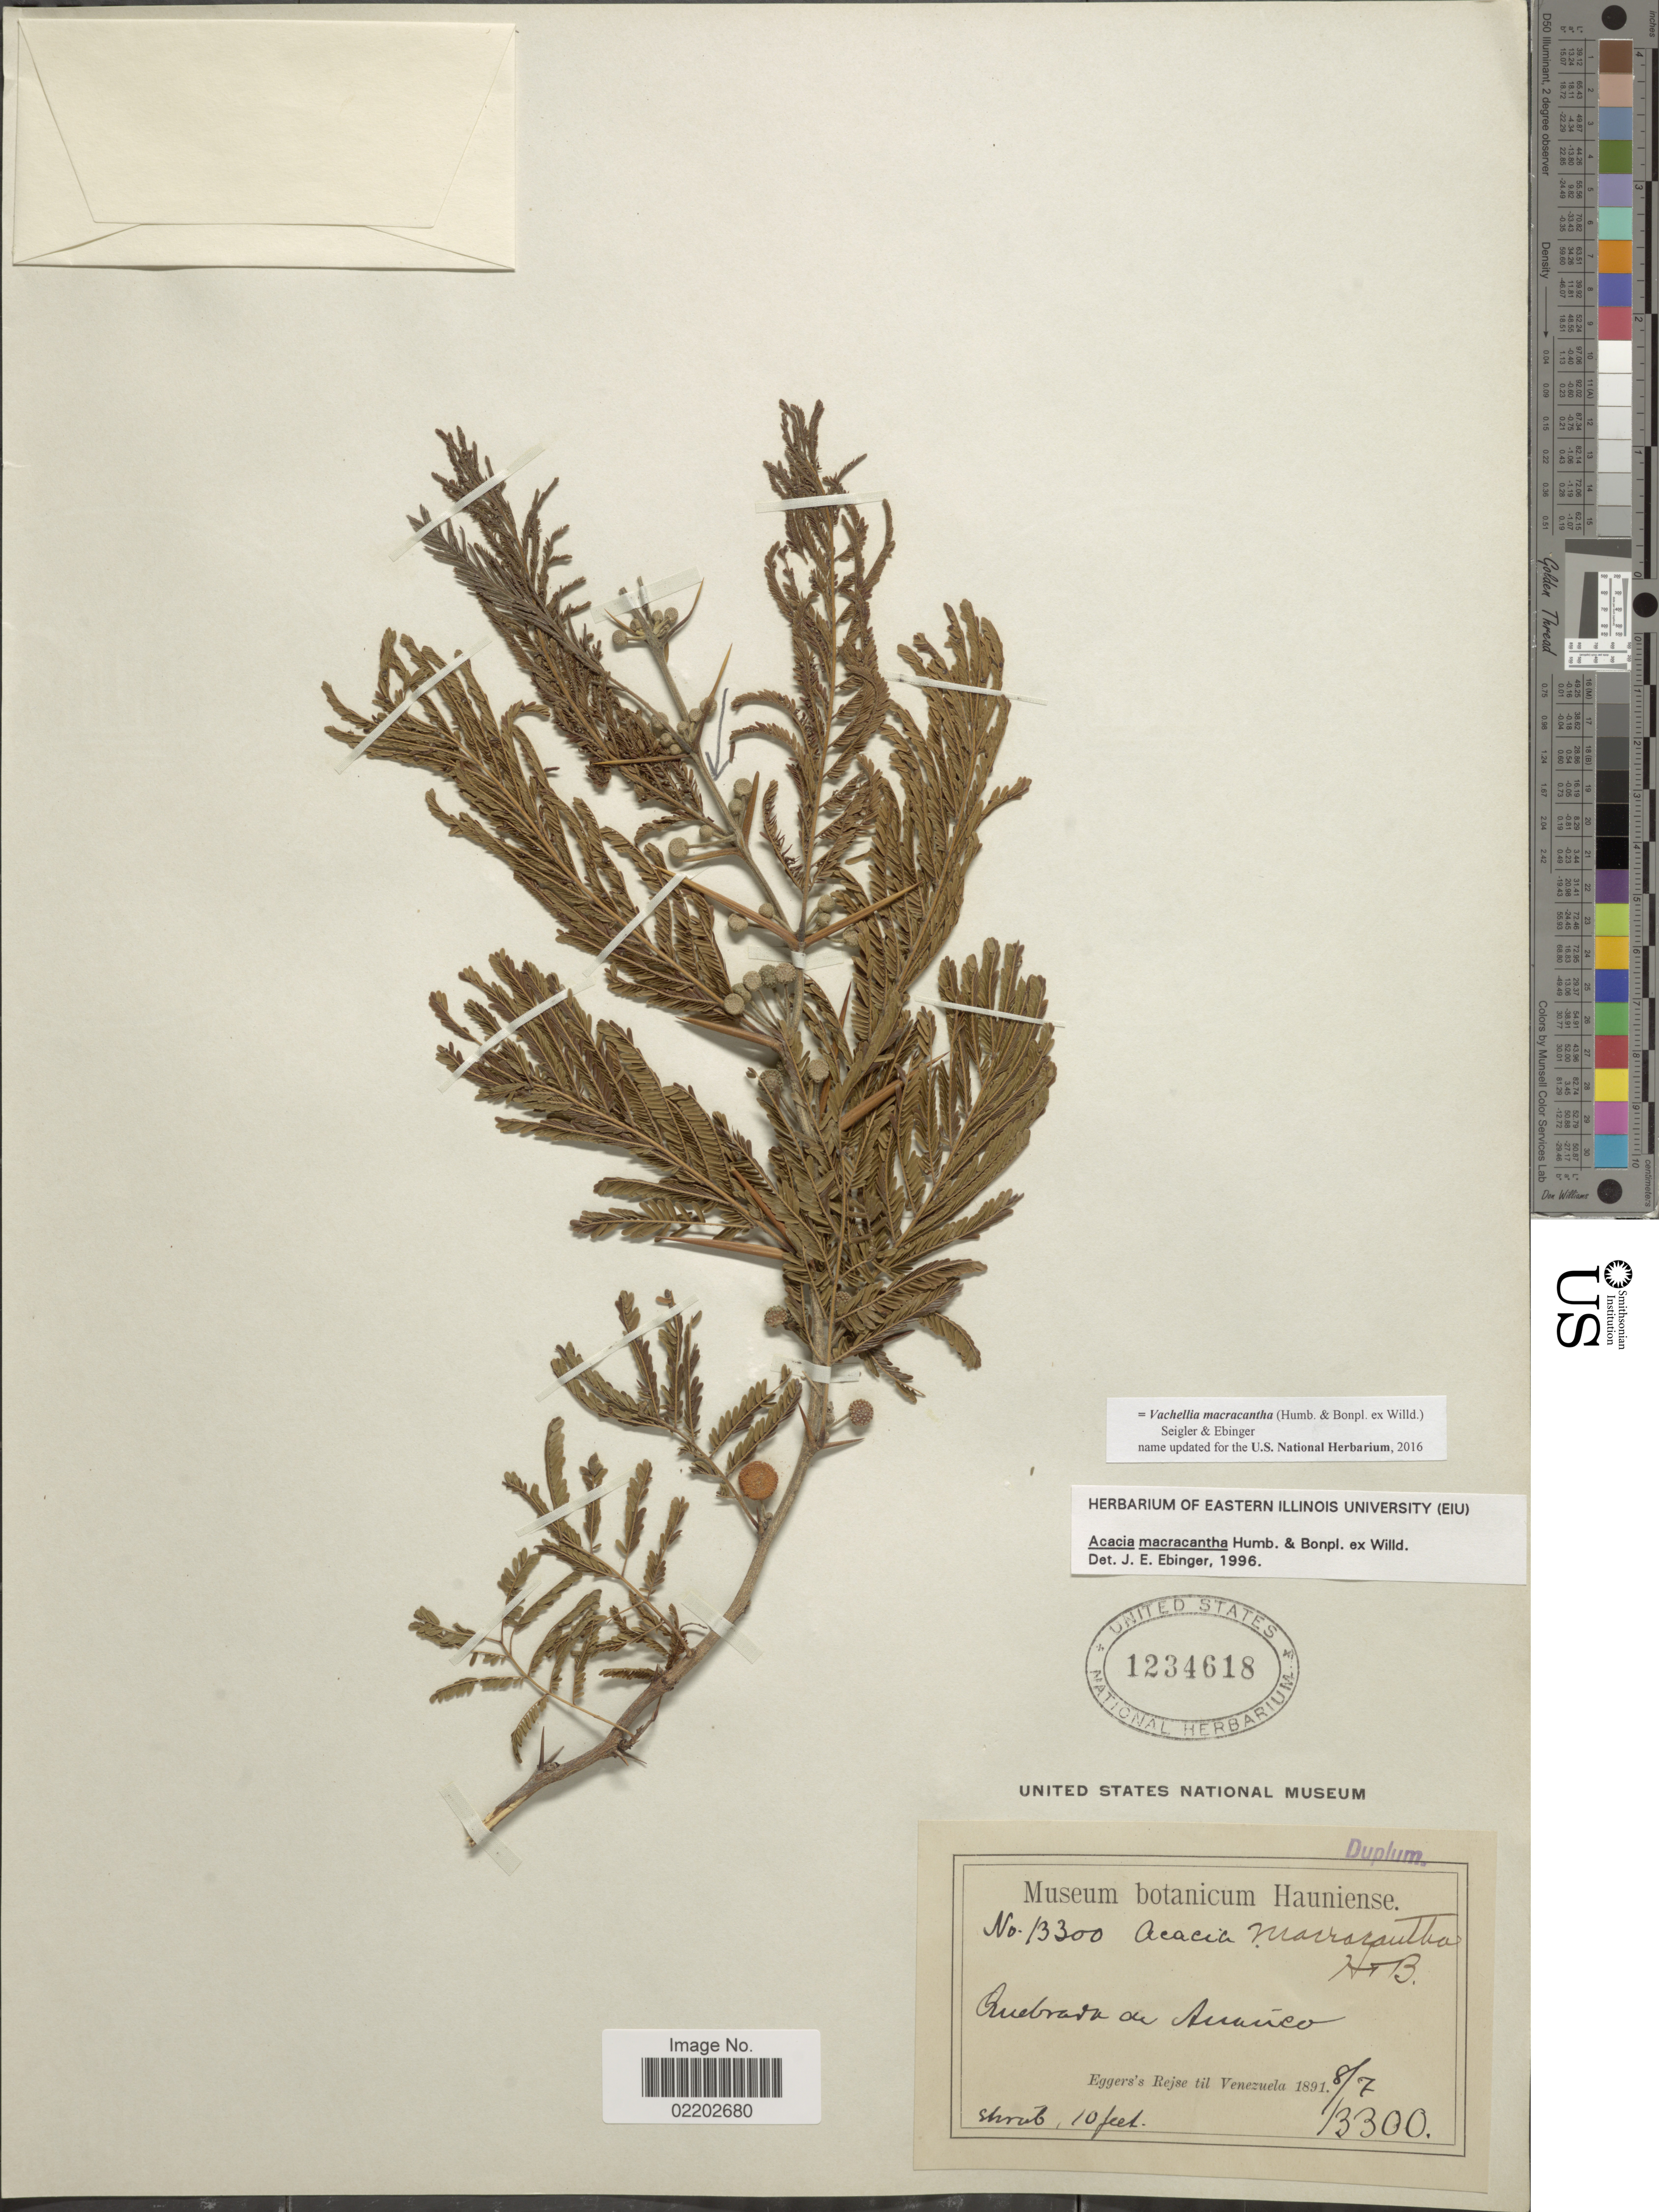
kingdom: Plantae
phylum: Tracheophyta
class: Magnoliopsida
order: Fabales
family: Fabaceae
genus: Vachellia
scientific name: Vachellia macracantha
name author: (Humb. & Bonpl. ex Willd.) Seigler & Ebinger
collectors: -. Eggers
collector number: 13300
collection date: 1891-07-08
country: Venezuela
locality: Quebrada de Anauco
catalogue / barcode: US 1234618